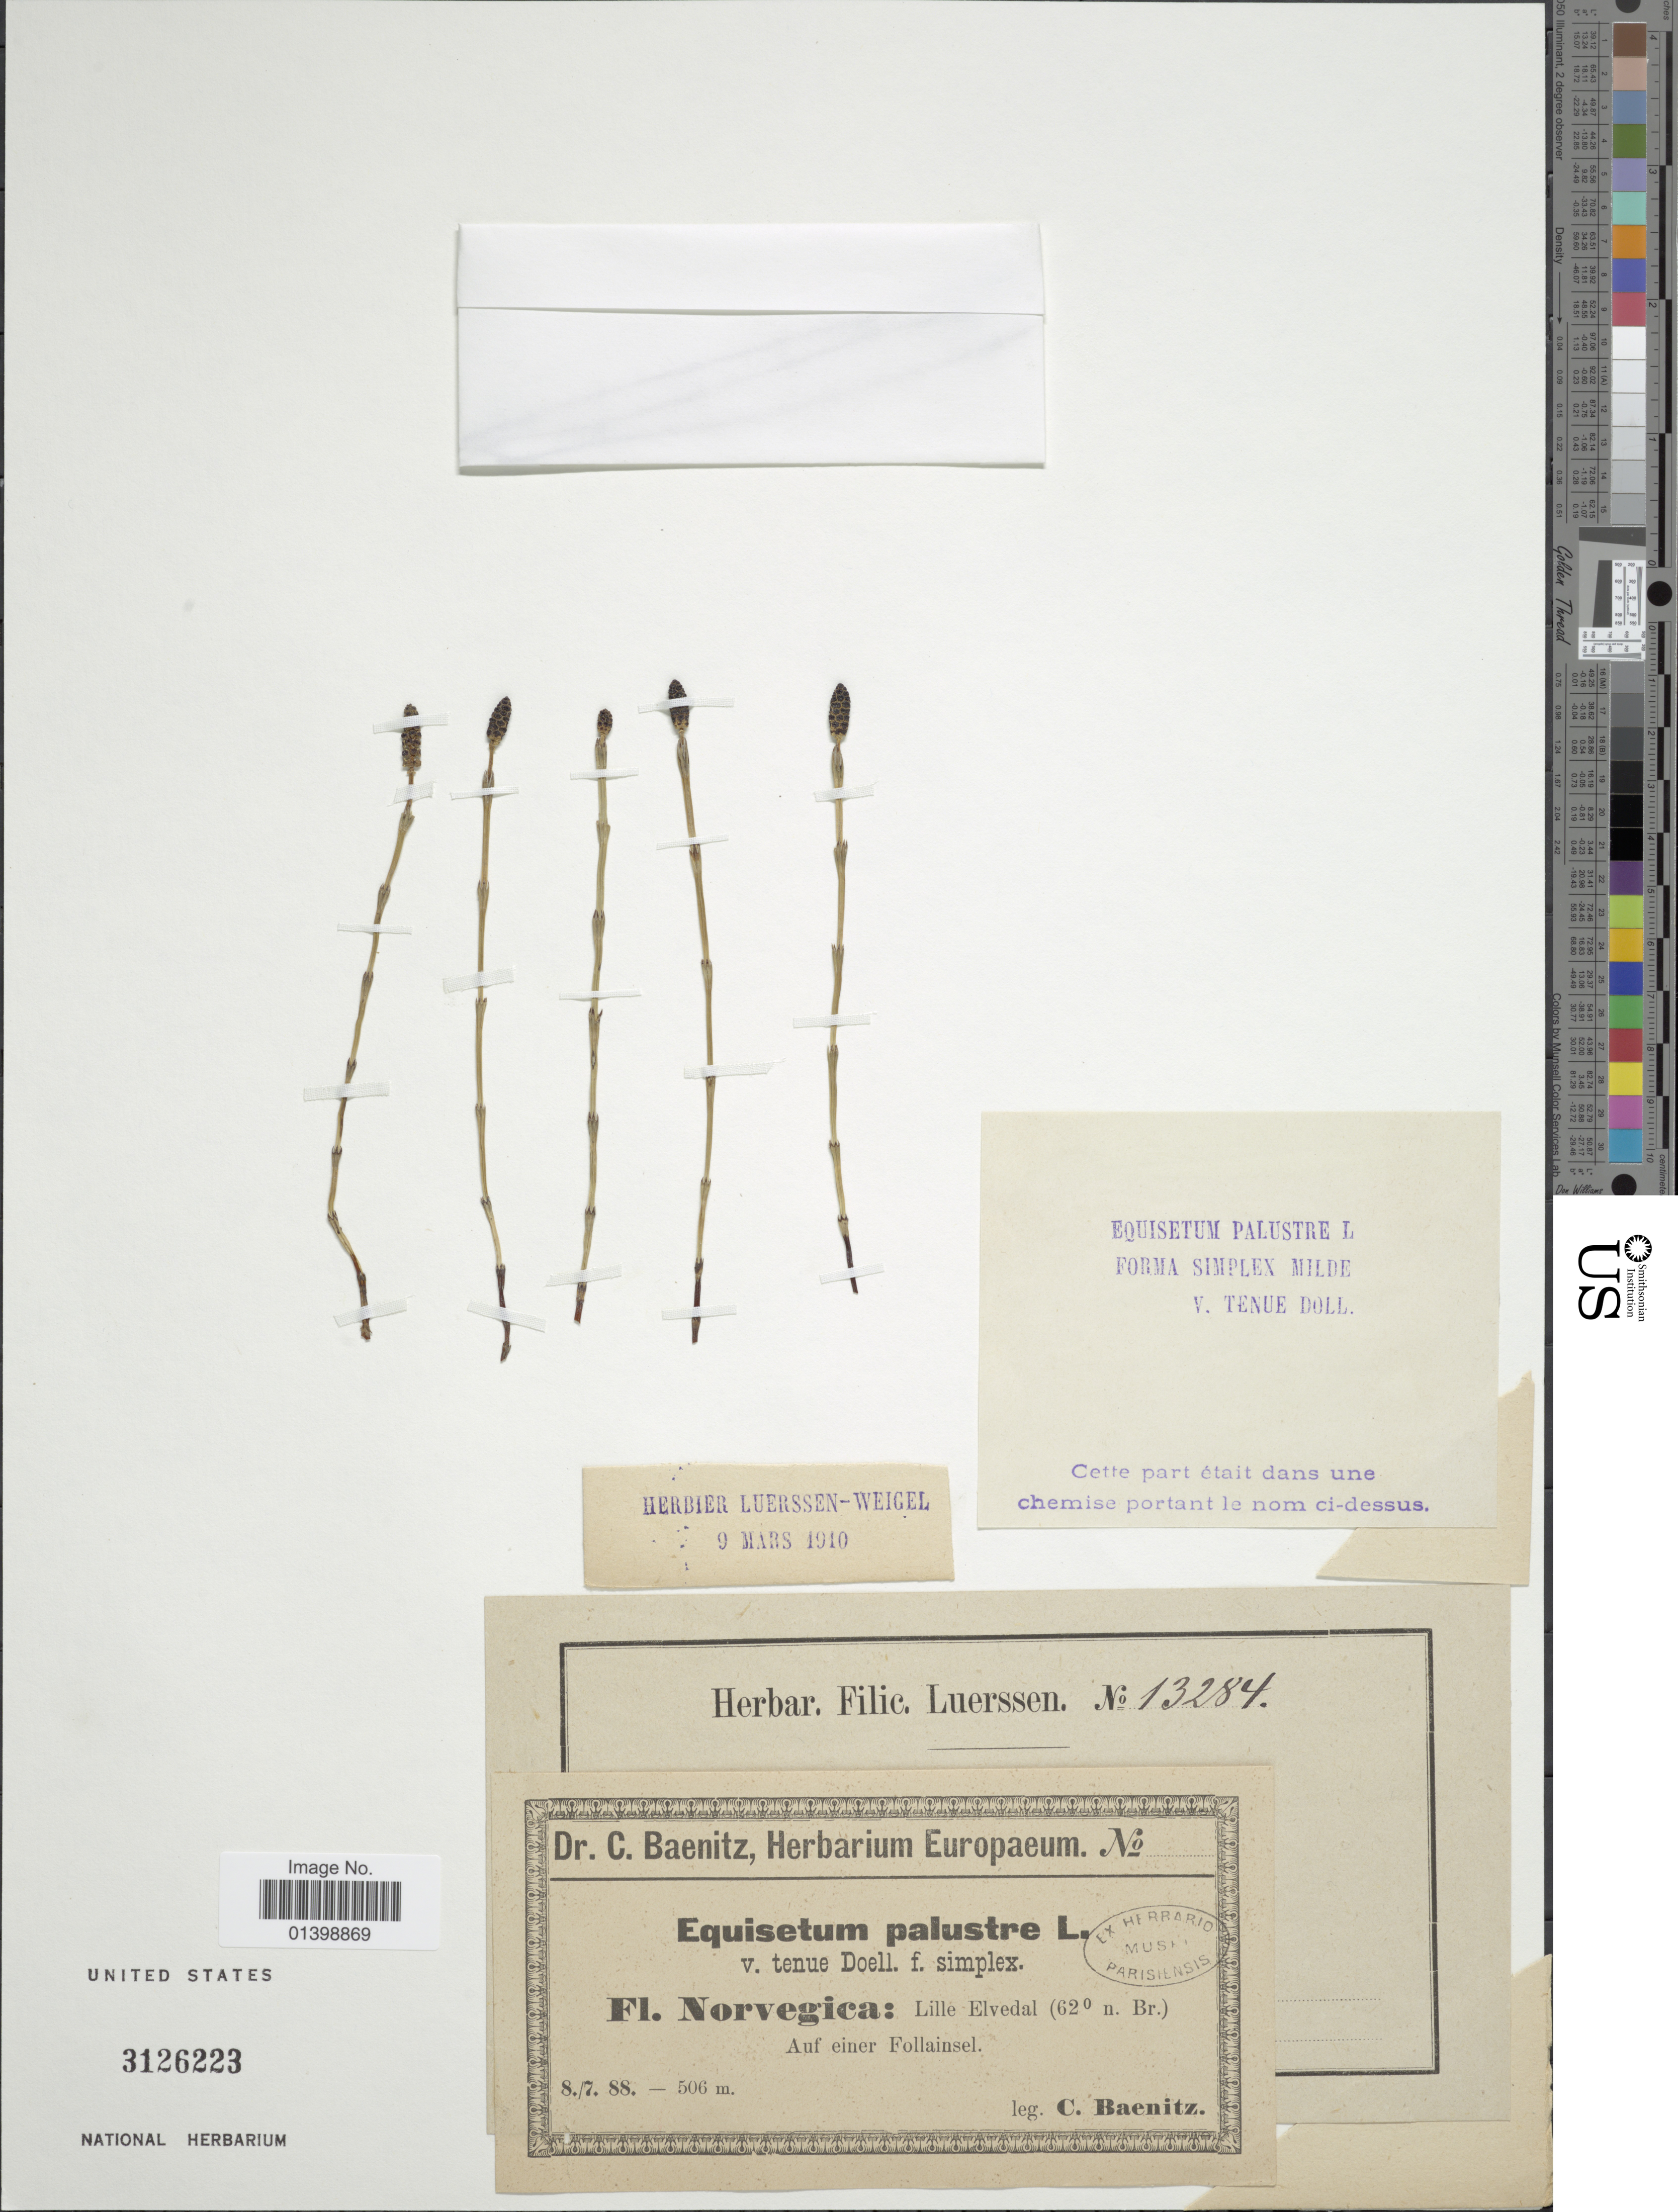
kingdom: Plantae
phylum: Tracheophyta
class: Polypodiopsida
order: Equisetales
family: Equisetaceae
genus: Equisetum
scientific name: Equisetum palustre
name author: L.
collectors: C. G. Baenitz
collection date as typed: Transcribed d/m/y: 8/7/88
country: Norway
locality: Lille Elvedal, Auf einer Follainsel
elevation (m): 506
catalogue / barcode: US 3126223